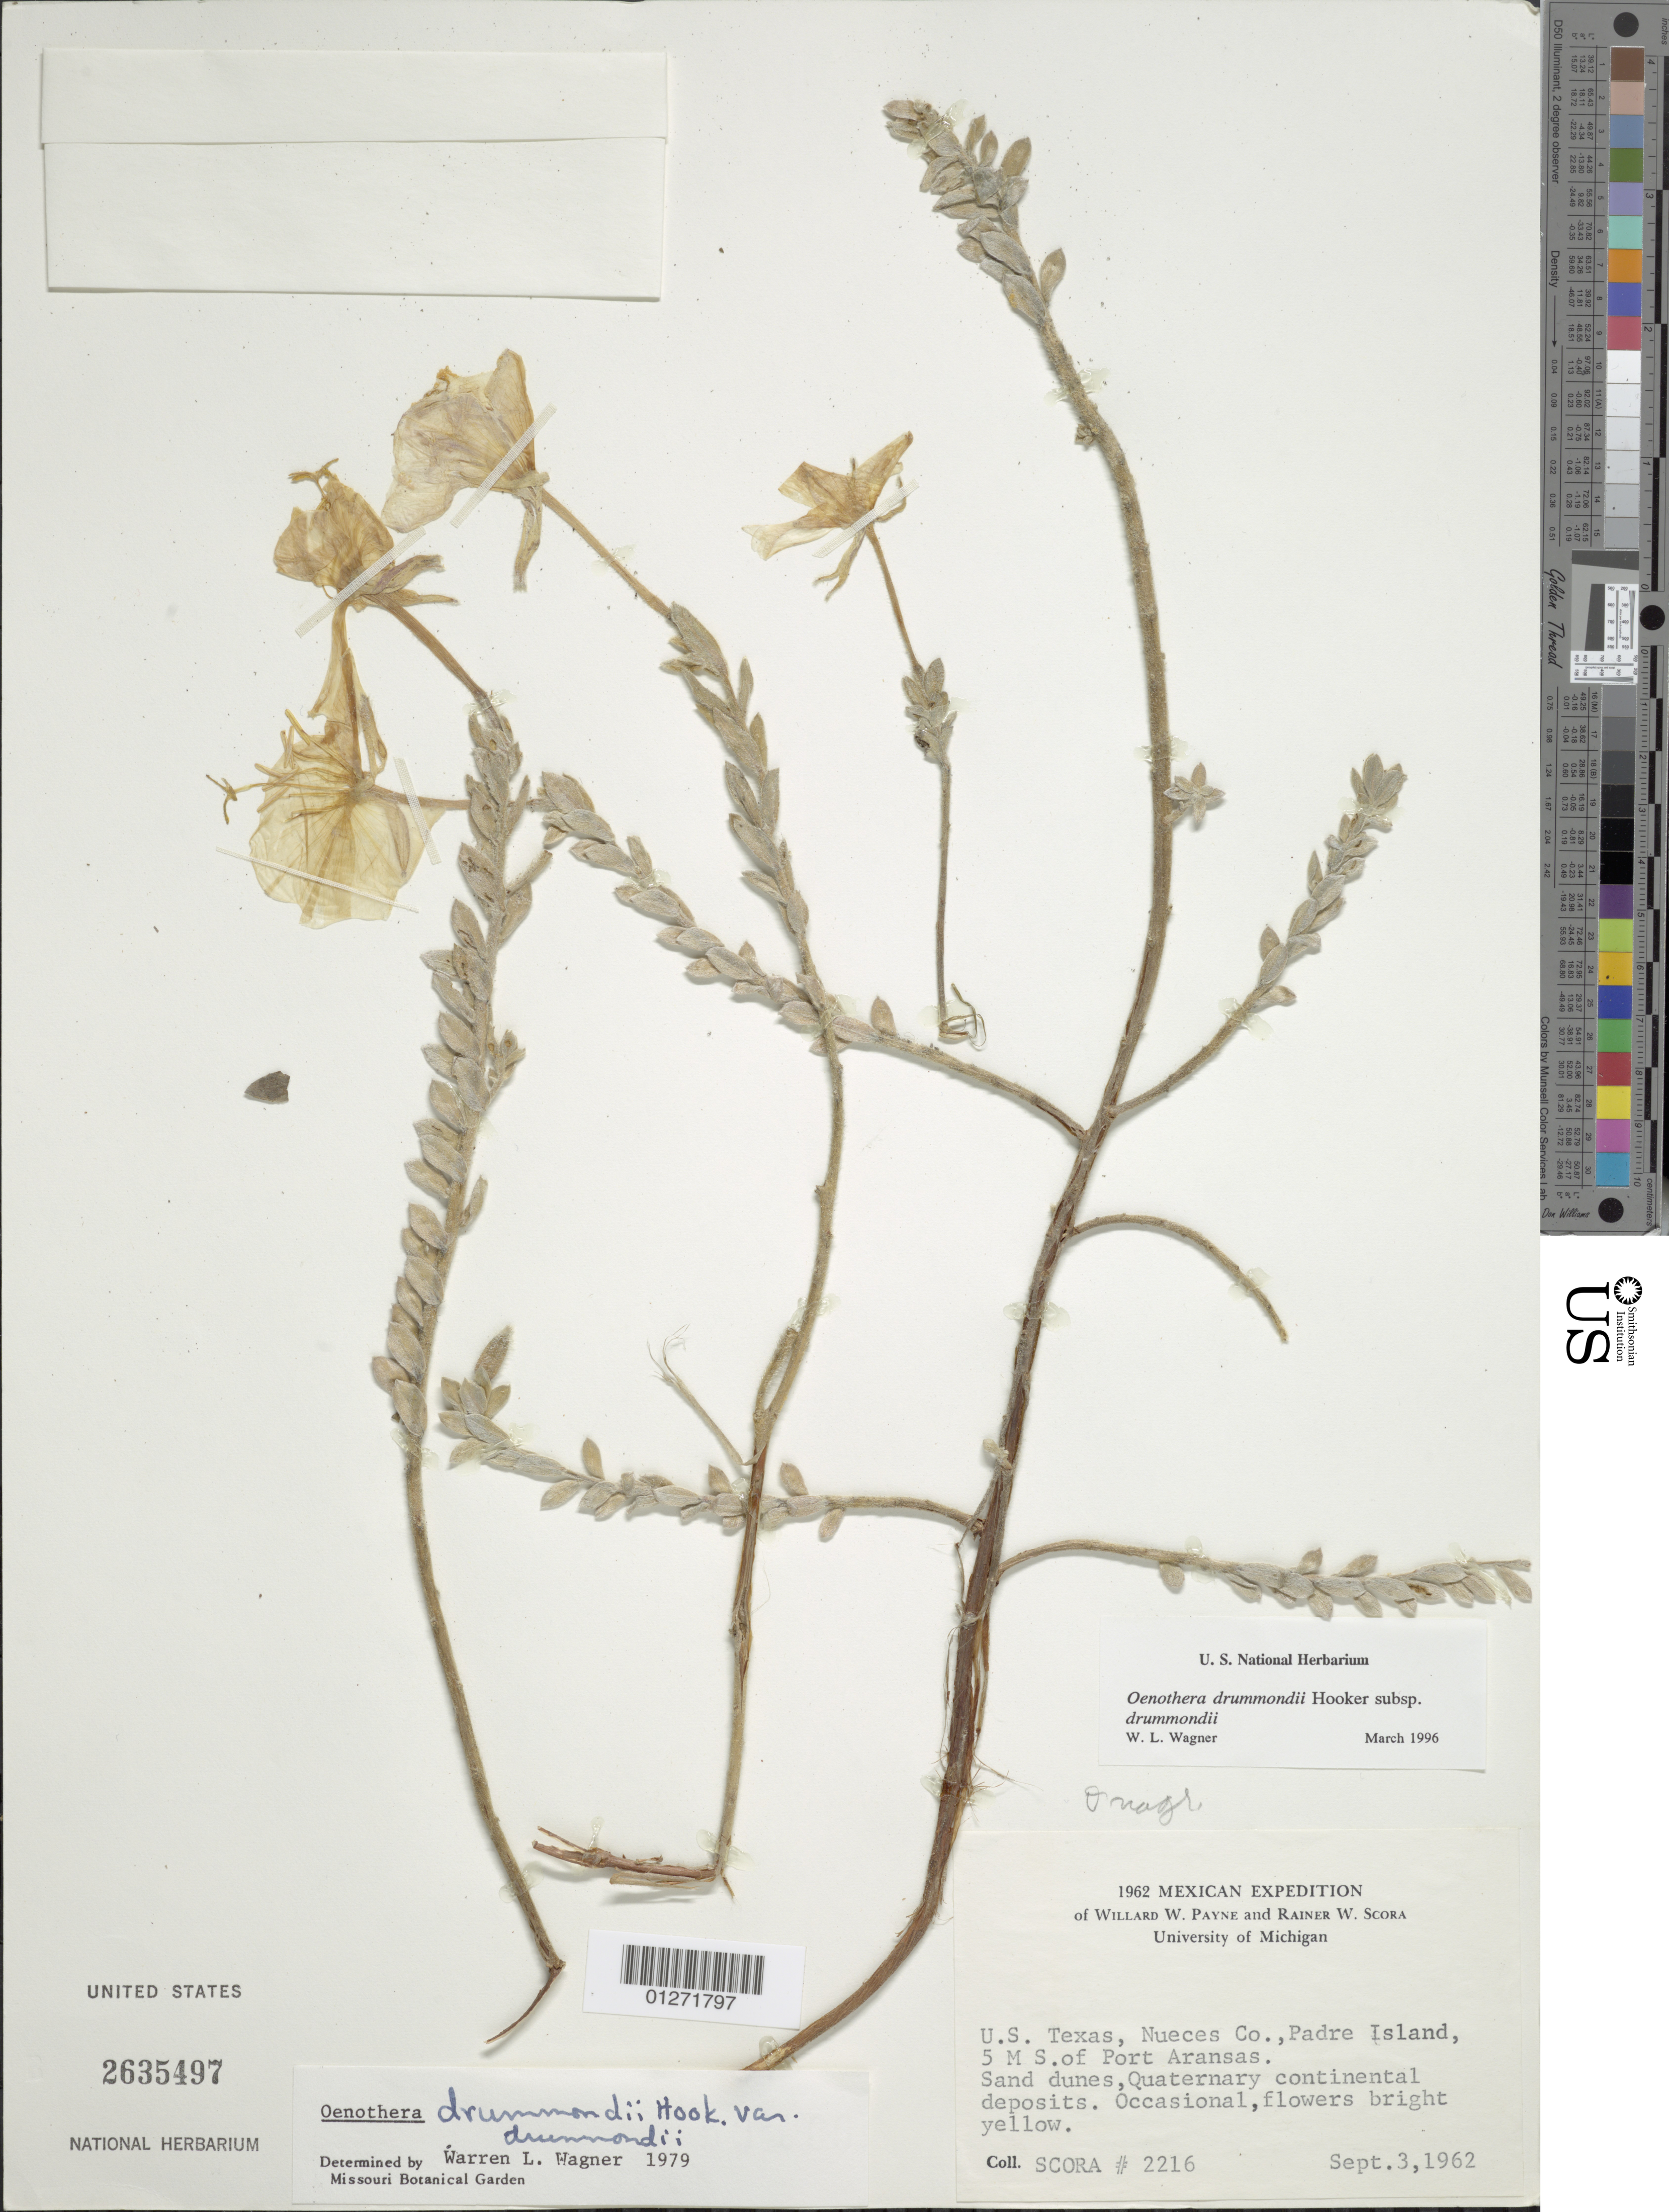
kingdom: Plantae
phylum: Tracheophyta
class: Magnoliopsida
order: Myrtales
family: Onagraceae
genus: Oenothera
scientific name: Oenothera drummondii subsp. drummondii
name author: Hook.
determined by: Wagner, W. L., (BOT), Smithsonian Institution - National Museum of Natural History (UNITED STATES)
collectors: R. Scora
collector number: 2216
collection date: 1962-09-03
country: United States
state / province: Texas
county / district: Nueces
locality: Padre Island, 5 m S of Port Aransas.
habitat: Sand dunes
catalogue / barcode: US 2635497